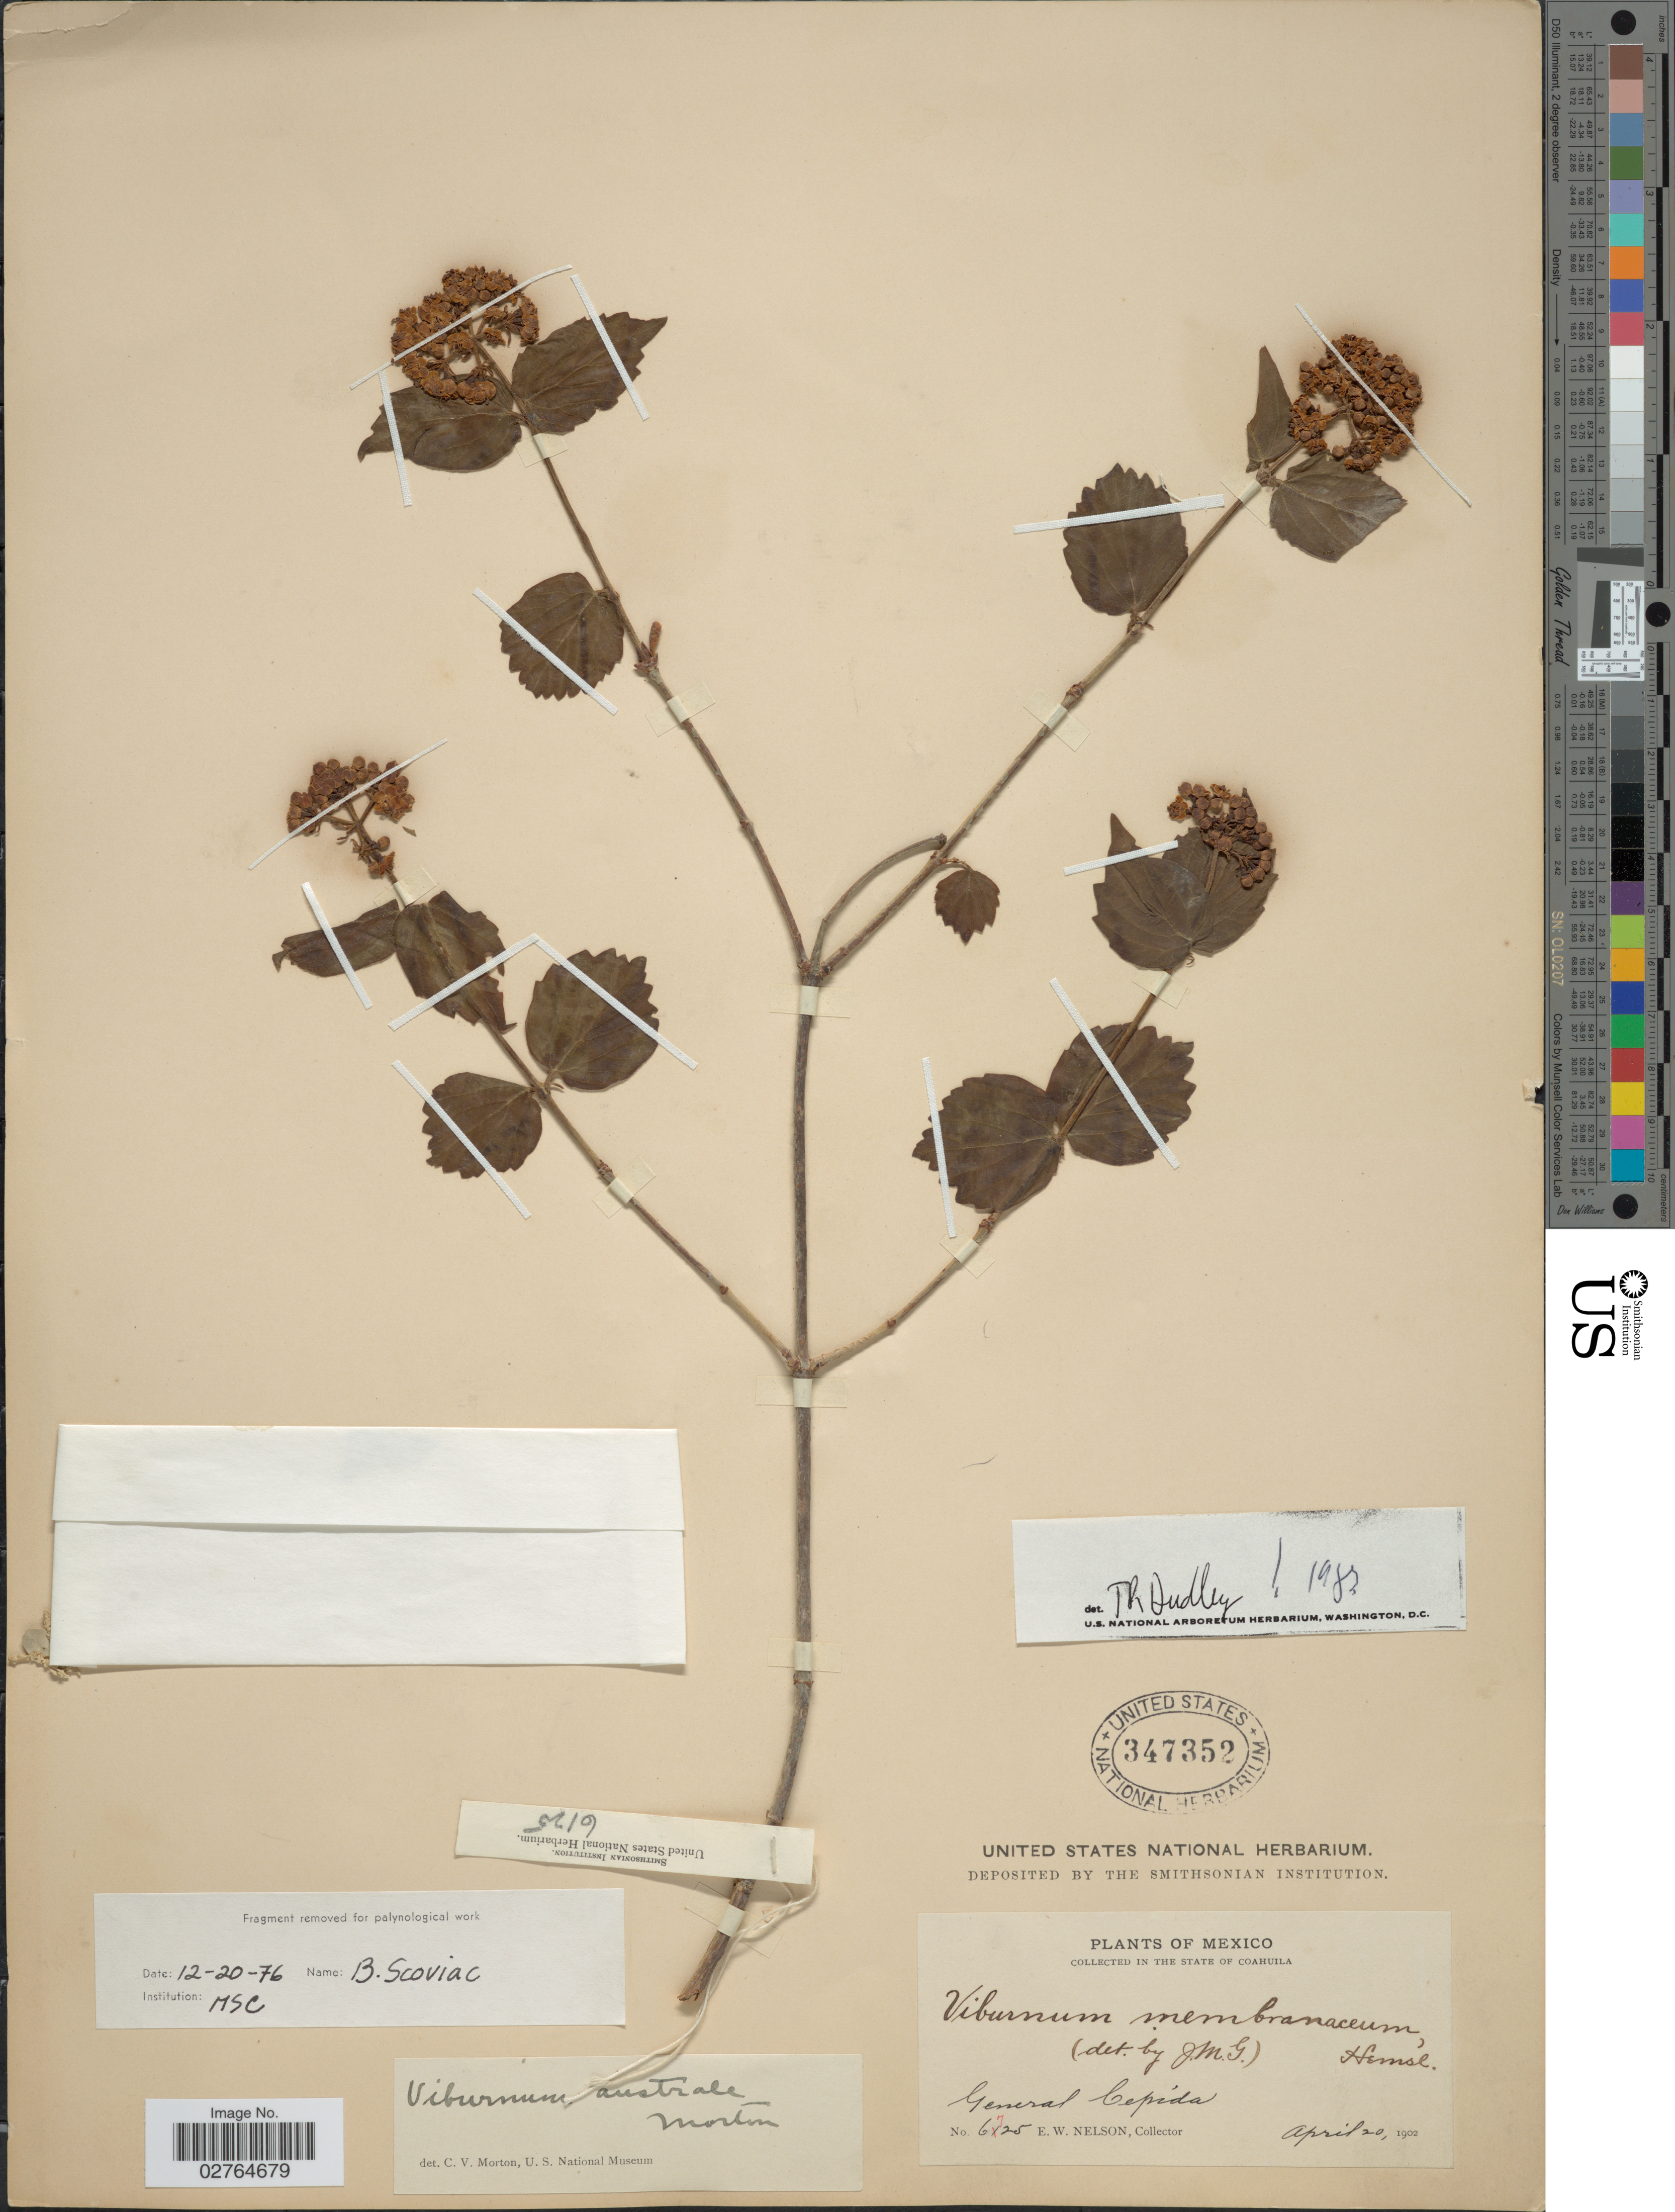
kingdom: Plantae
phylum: Tracheophyta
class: Magnoliopsida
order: Dipsacales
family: Viburnaceae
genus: Viburnum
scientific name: Viburnum australe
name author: C.V. Morton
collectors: E. W. Nelson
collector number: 6725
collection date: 1902-04-20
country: Mexico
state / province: Coahuila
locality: General Cepida.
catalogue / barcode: US 347352